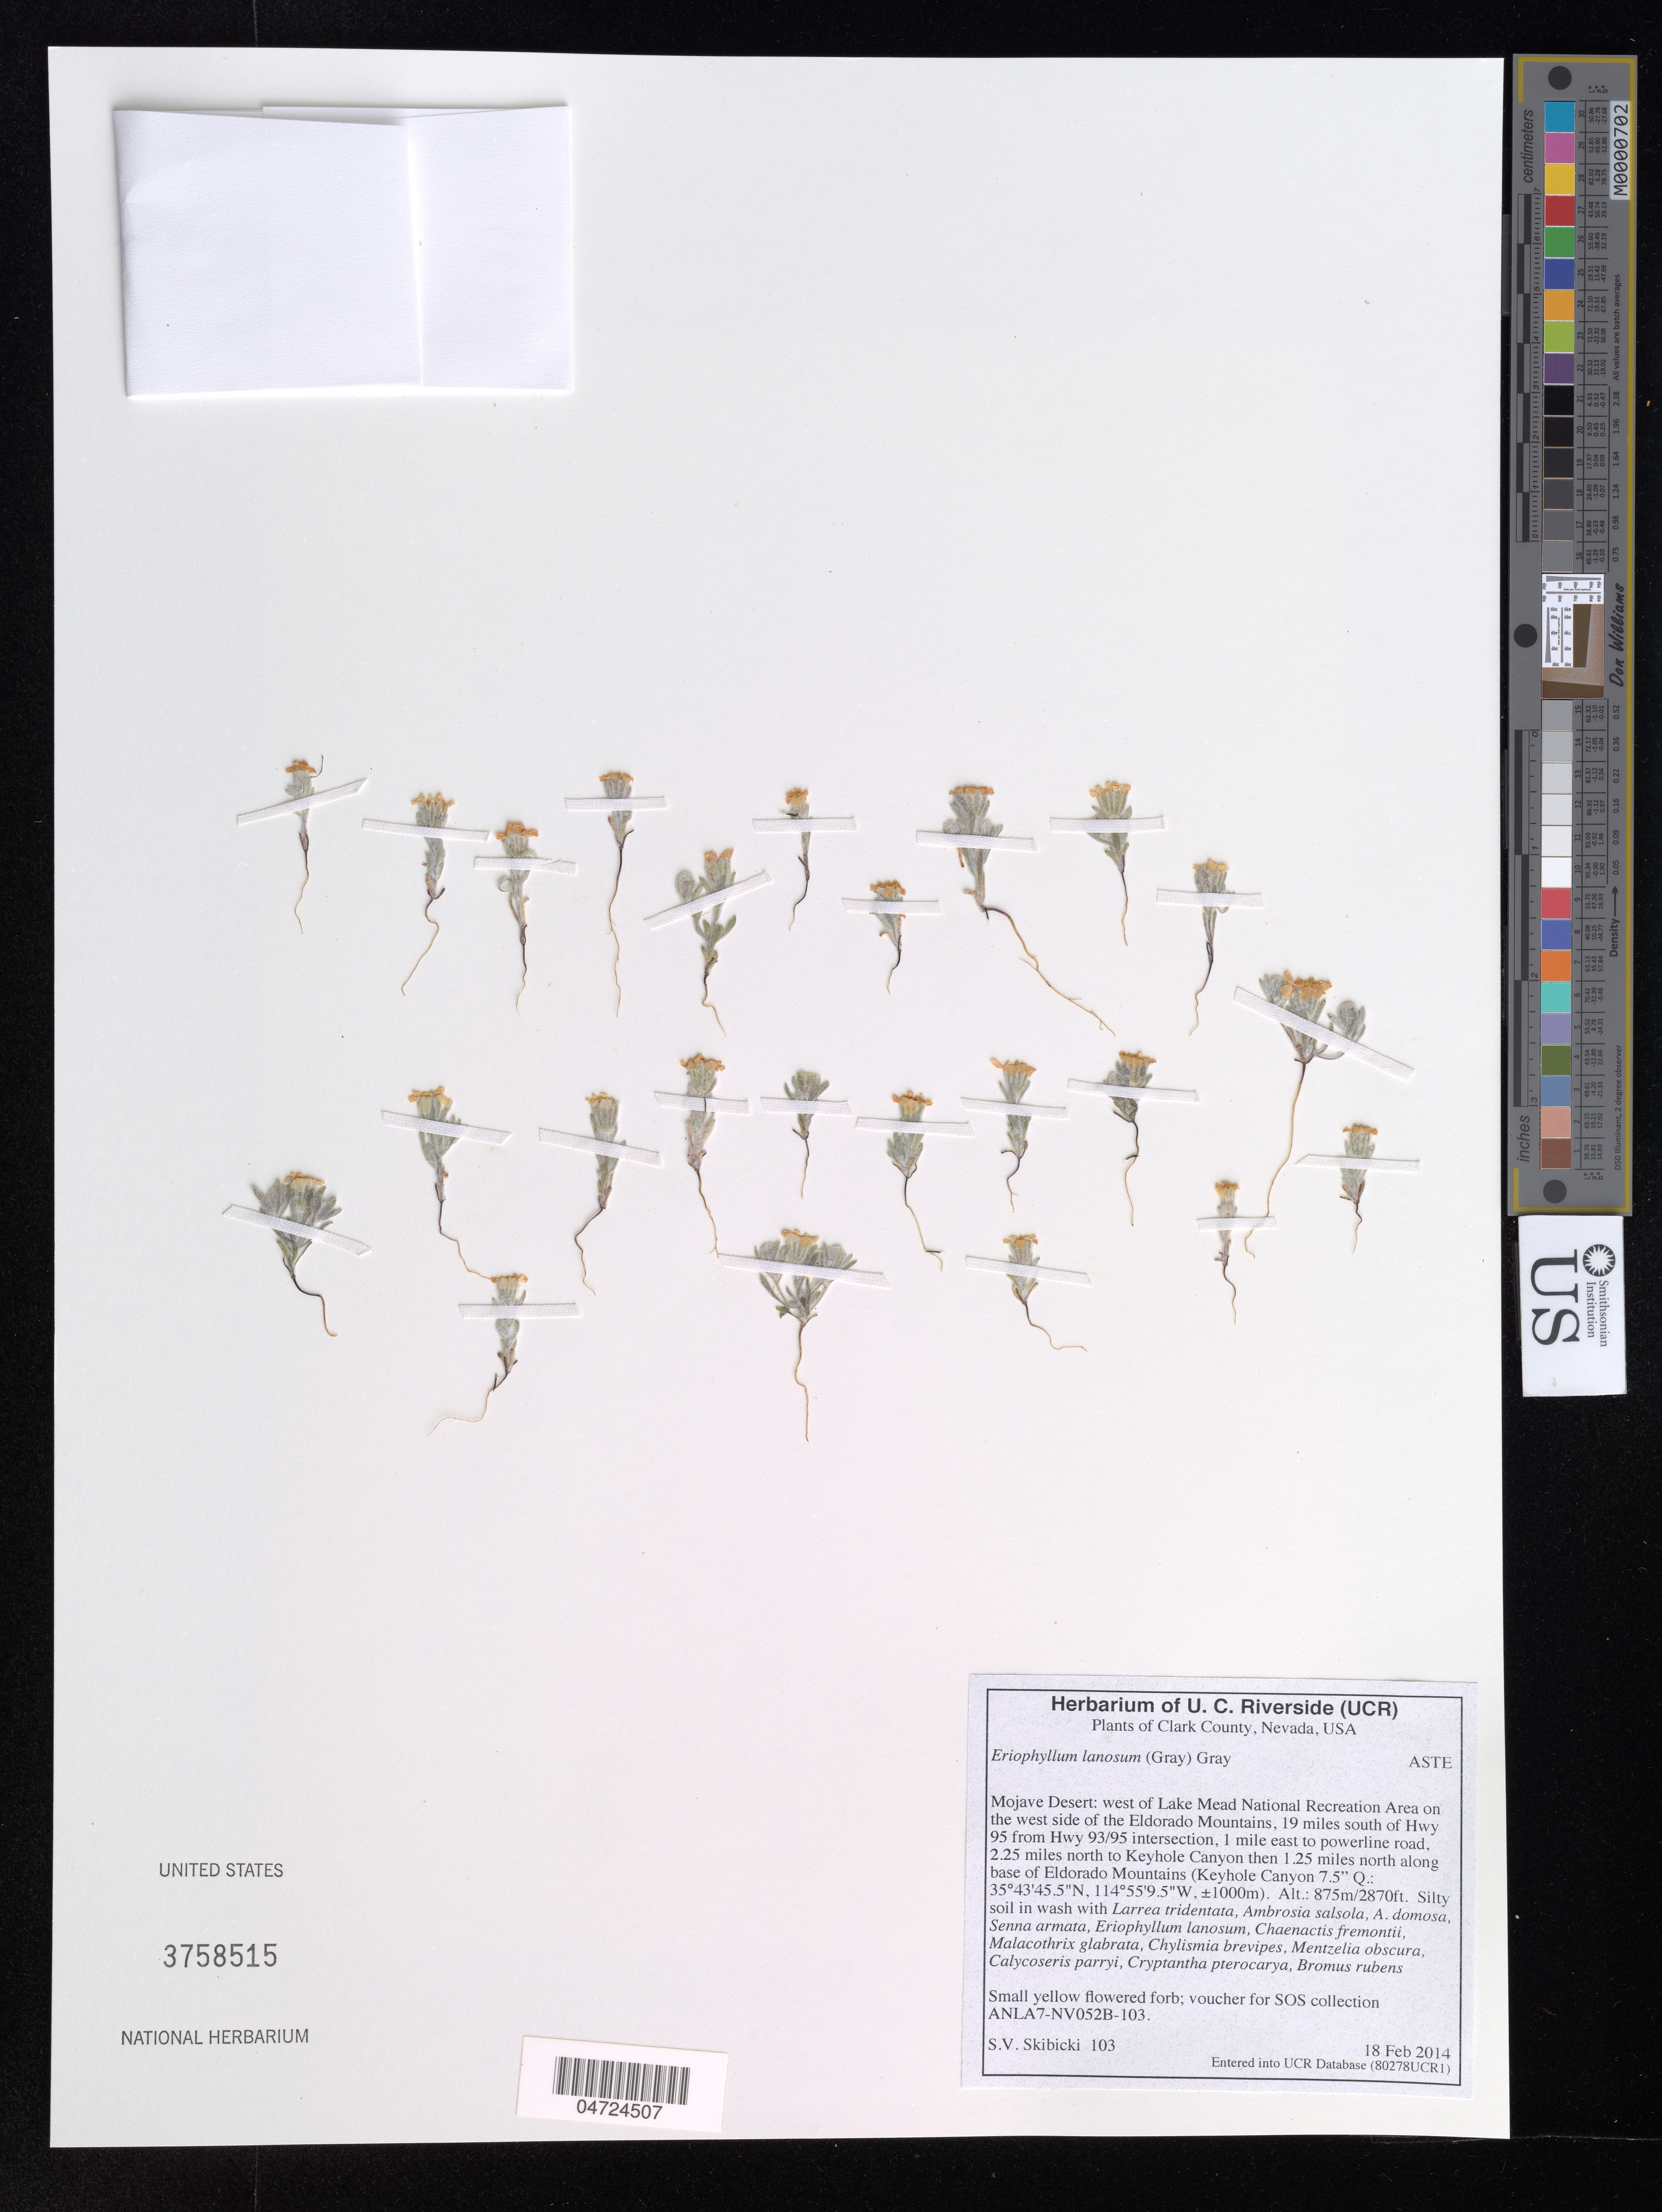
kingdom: Plantae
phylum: Tracheophyta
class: Magnoliopsida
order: Asterales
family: Asteraceae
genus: Eriophyllum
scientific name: Eriophyllum lanosum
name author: (A. Gray) A. Gray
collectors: S. Skibicki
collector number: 103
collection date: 2014-02-18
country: United States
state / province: Nevada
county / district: Clark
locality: Clark County. Mojave Desert: west of Lake Mead National Recreation Area on the west side of the Eldorado Mountains, 19 miles south of Hwy 95 from Hwy 93/95 intersection, 1 mile east to powerline road, 2.25 miles north to Keyhole Canyon then 1.25 miles north along base of Eldorado Mountains (Keyhole Canyon Q. ±1000 m).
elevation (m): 875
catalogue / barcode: US 3758515